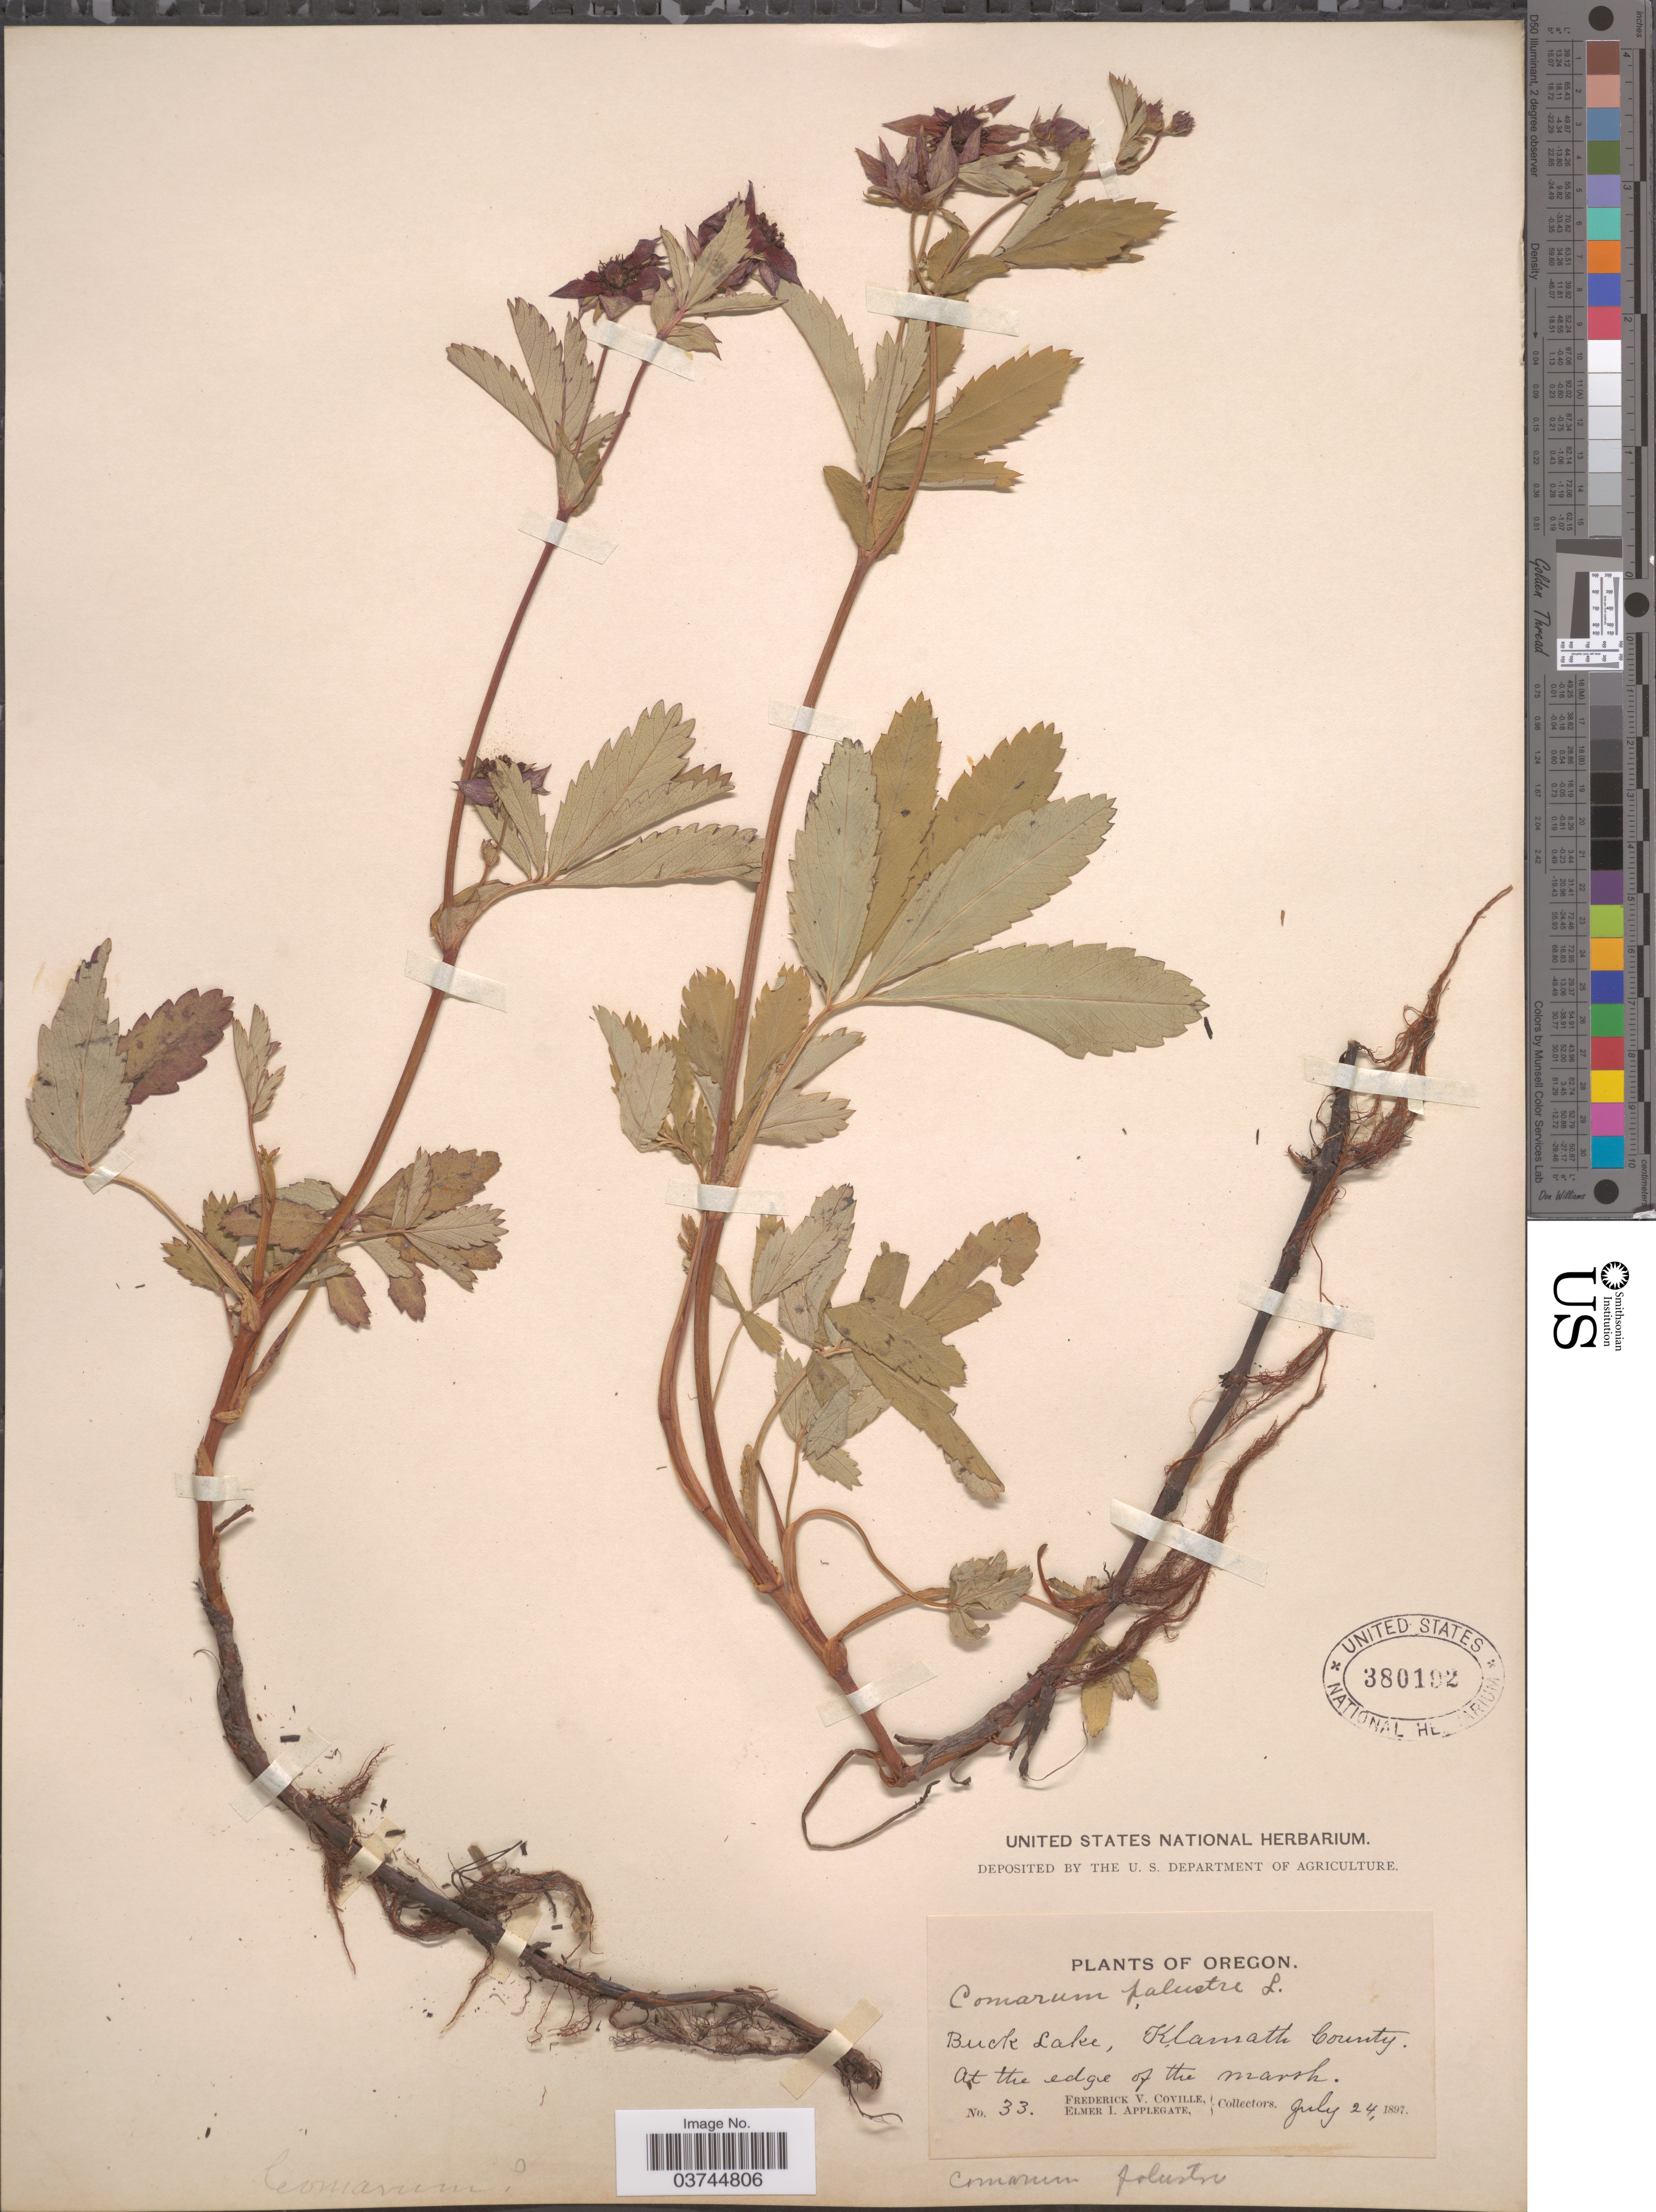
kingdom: Plantae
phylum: Tracheophyta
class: Magnoliopsida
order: Rosales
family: Rosaceae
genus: Comarum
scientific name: Comarum palustre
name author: L.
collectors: F. V. Coville & E. I. Applegate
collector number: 33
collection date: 1897-07-24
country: United States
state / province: Oregon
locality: Buck Lake, Klamath County.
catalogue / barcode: US 380192